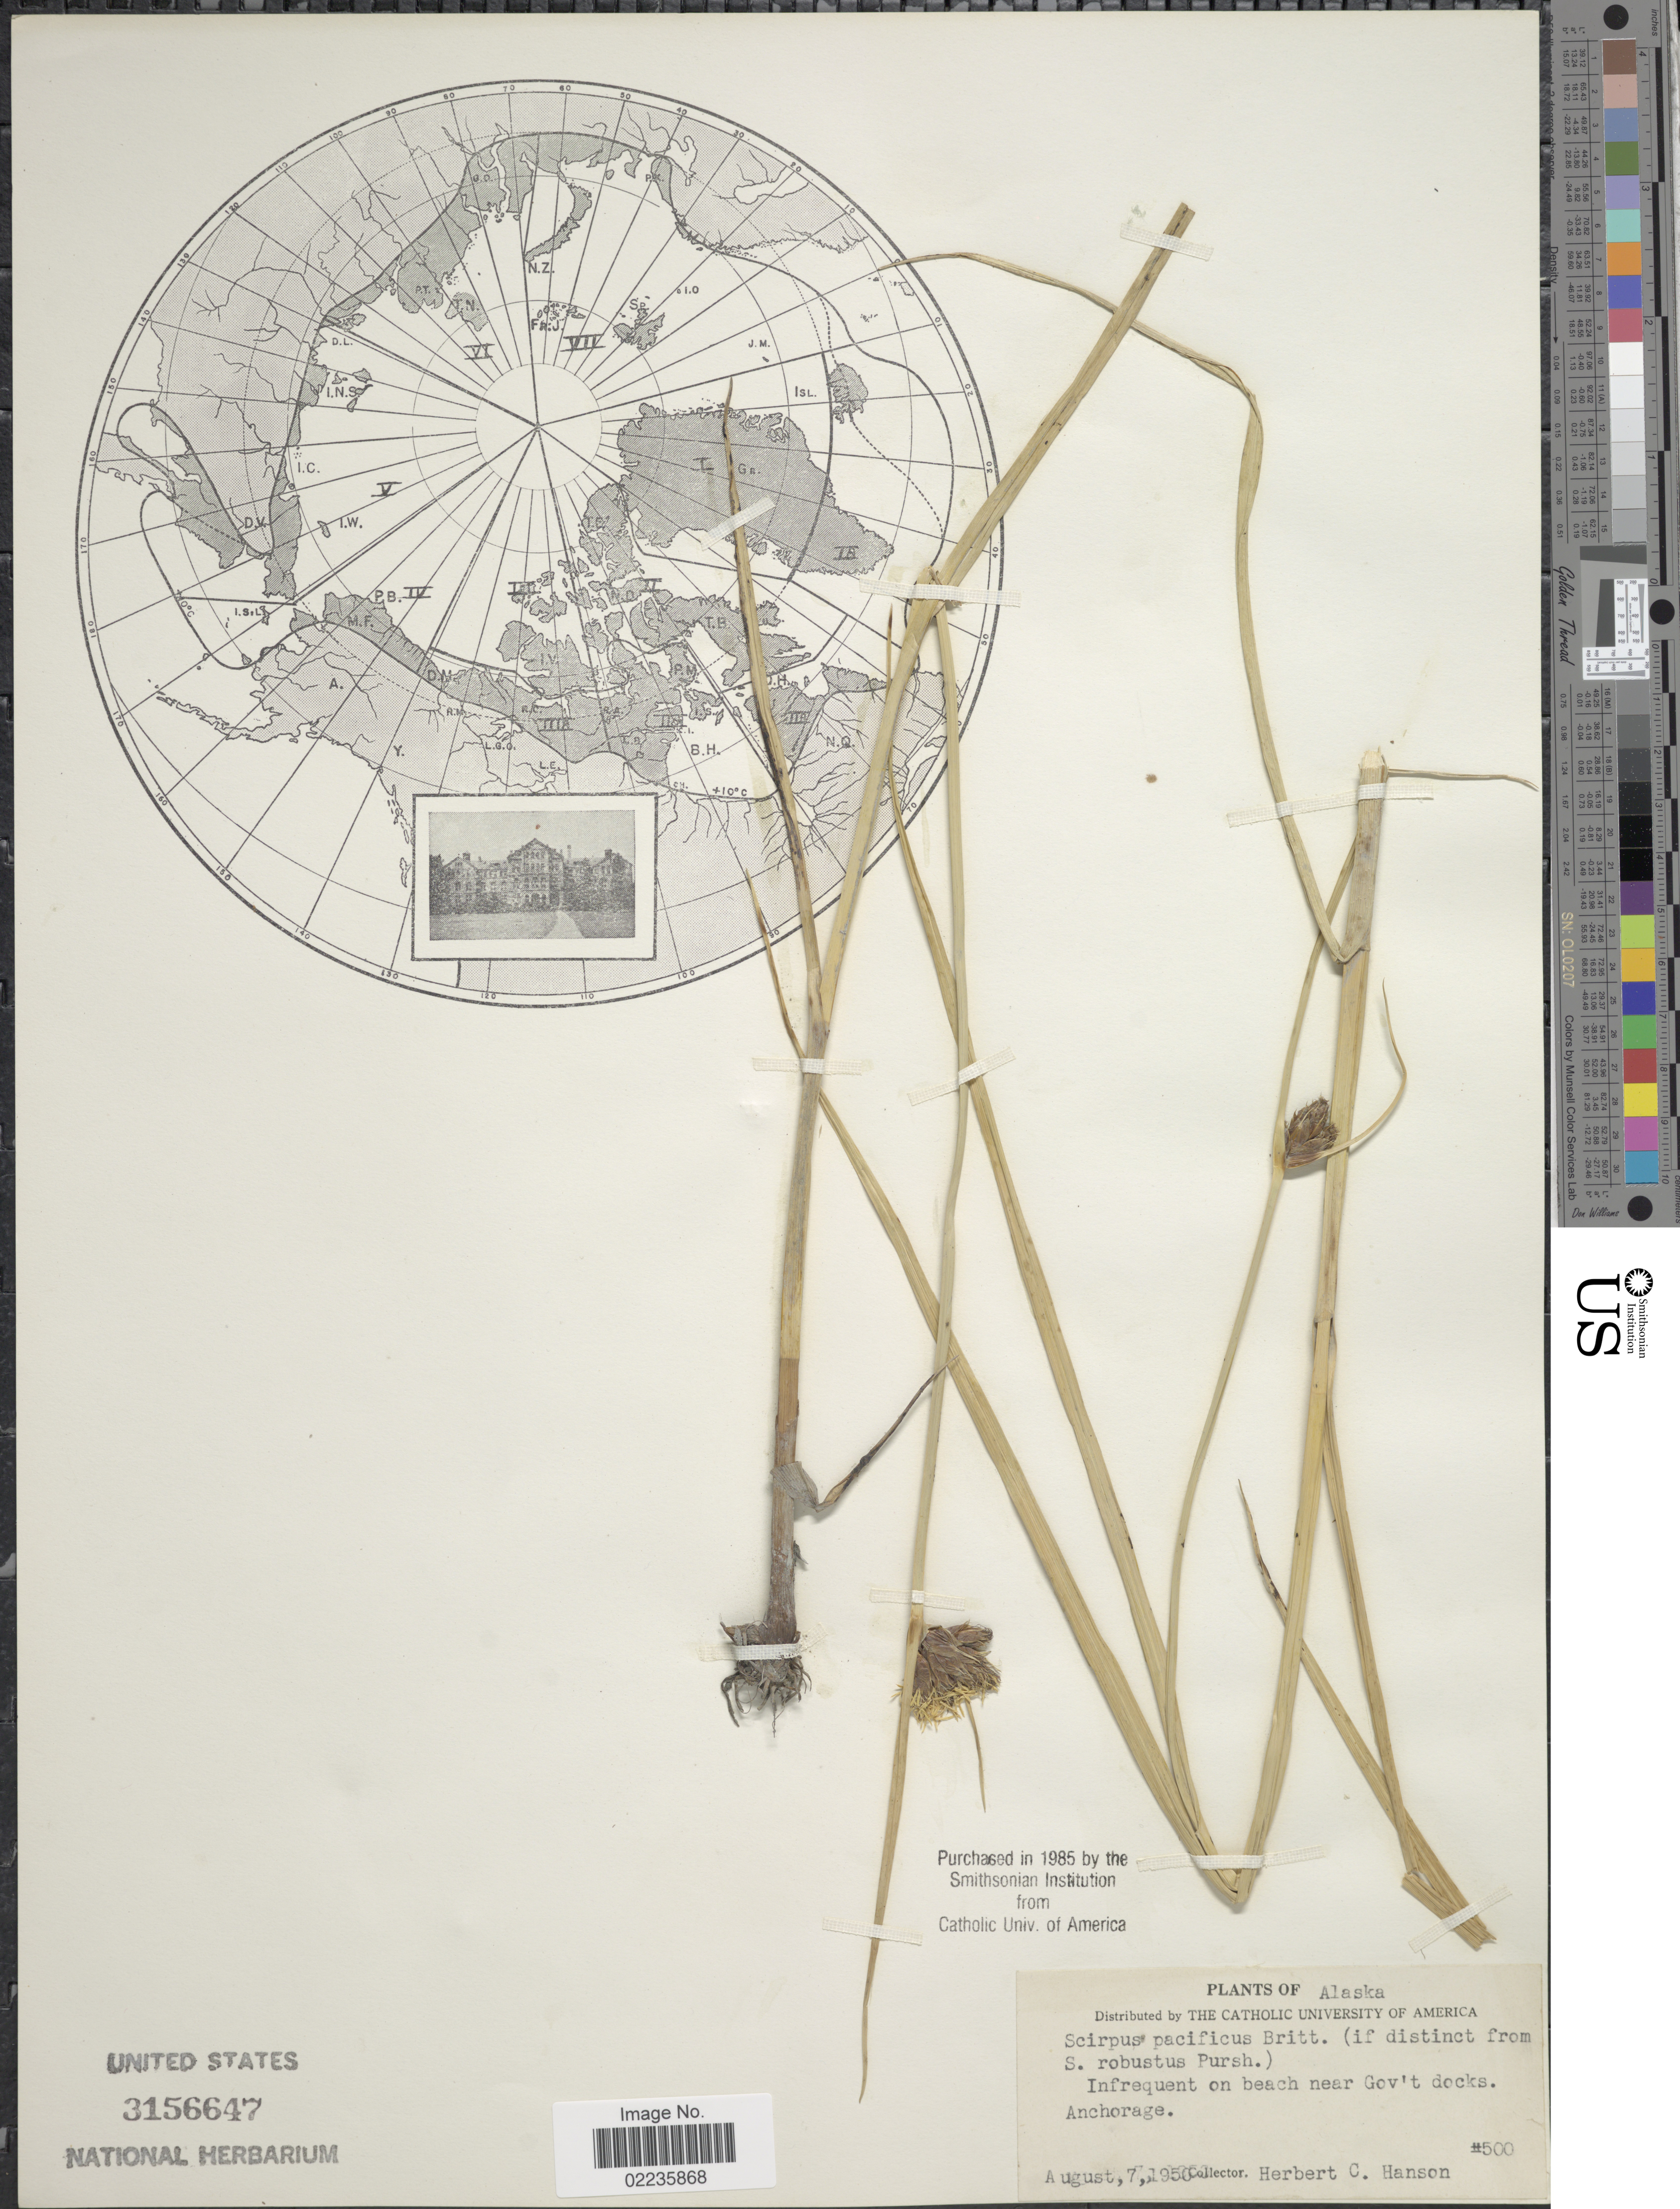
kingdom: Plantae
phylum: Tracheophyta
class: Liliopsida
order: Poales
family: Cyperaceae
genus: Bolboschoenus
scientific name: Bolboschoenus maritimus subsp. paludosus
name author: (A. Nelson) T. Koyama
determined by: Strong, M. T., (US), Smithsonian Institution - National Museum of Natural History (UNITED STATES)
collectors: H. Hanson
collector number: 500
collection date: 1950-08-07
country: United States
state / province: Alaska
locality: Infrequent on beach near Gov't docks. Anchorage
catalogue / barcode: US 3156647